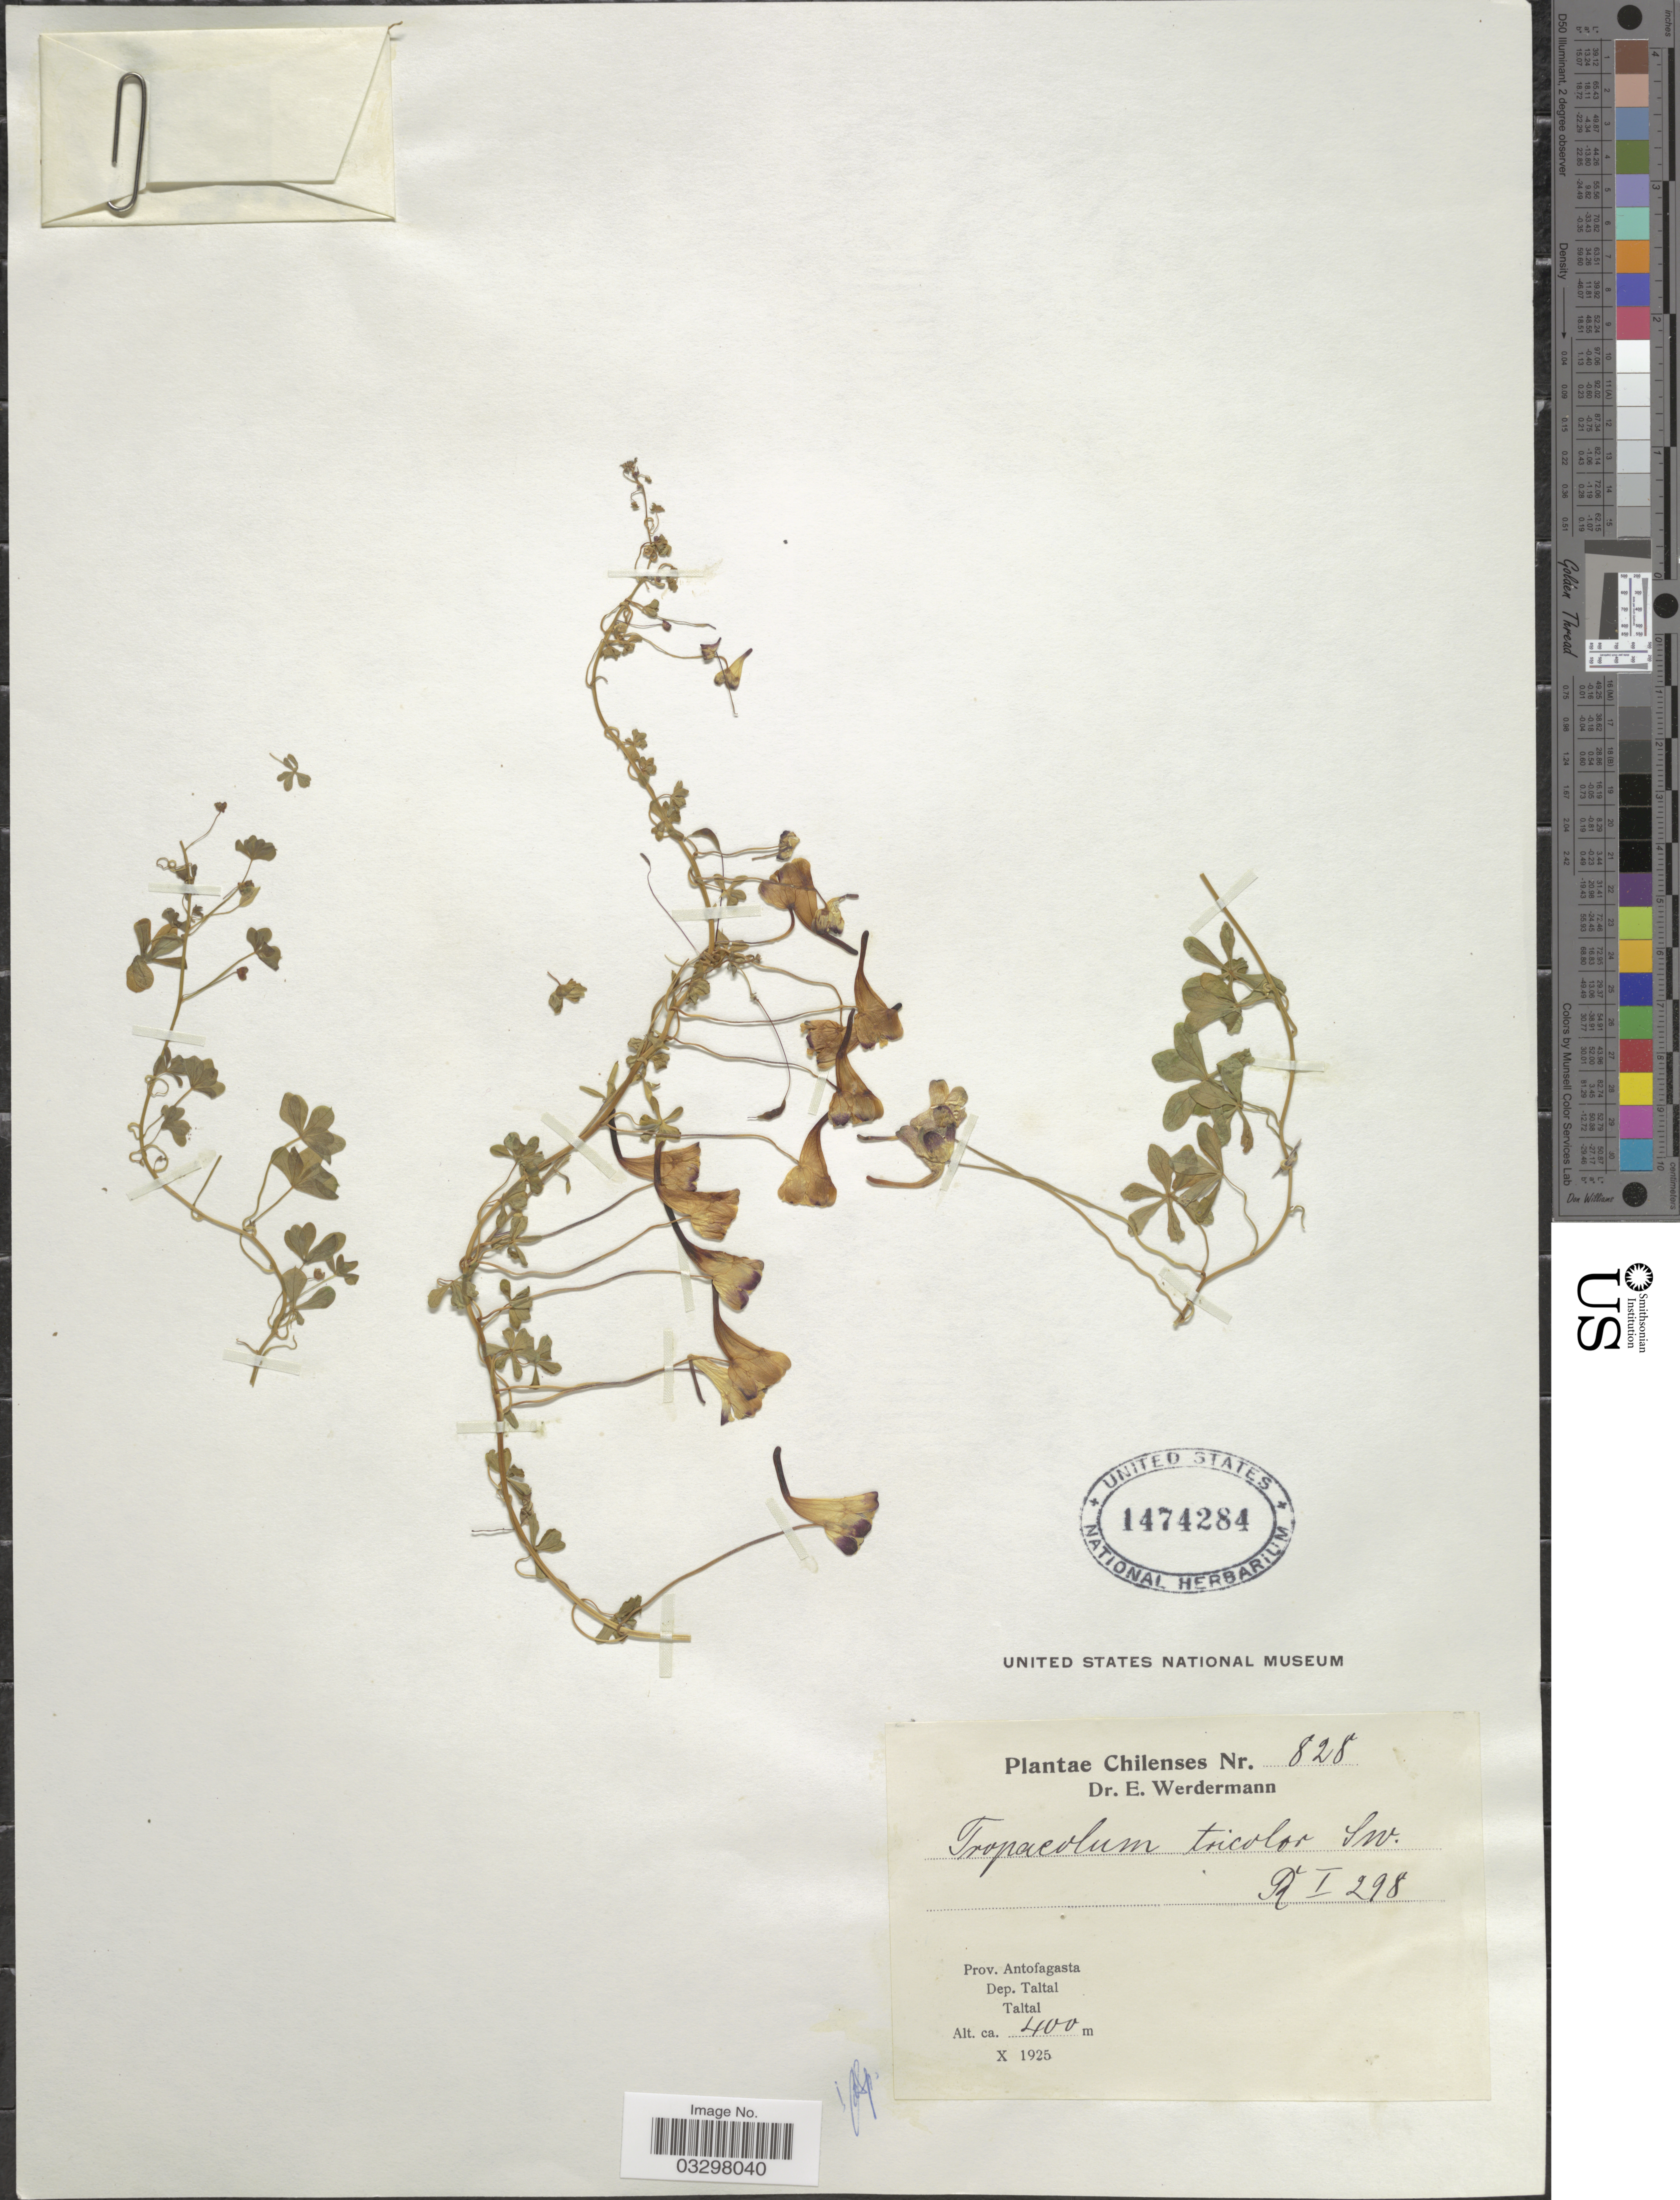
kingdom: Plantae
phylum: Tracheophyta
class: Magnoliopsida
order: Brassicales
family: Tropaeolaceae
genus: Tropaeolum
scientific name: Tropaeolum tricolor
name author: Sweet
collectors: E. Werdermann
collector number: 828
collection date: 1925-10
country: Chile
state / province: Antofagasta (II)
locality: Dep. Taltal, Taltal.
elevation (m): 400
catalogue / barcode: US 1474284